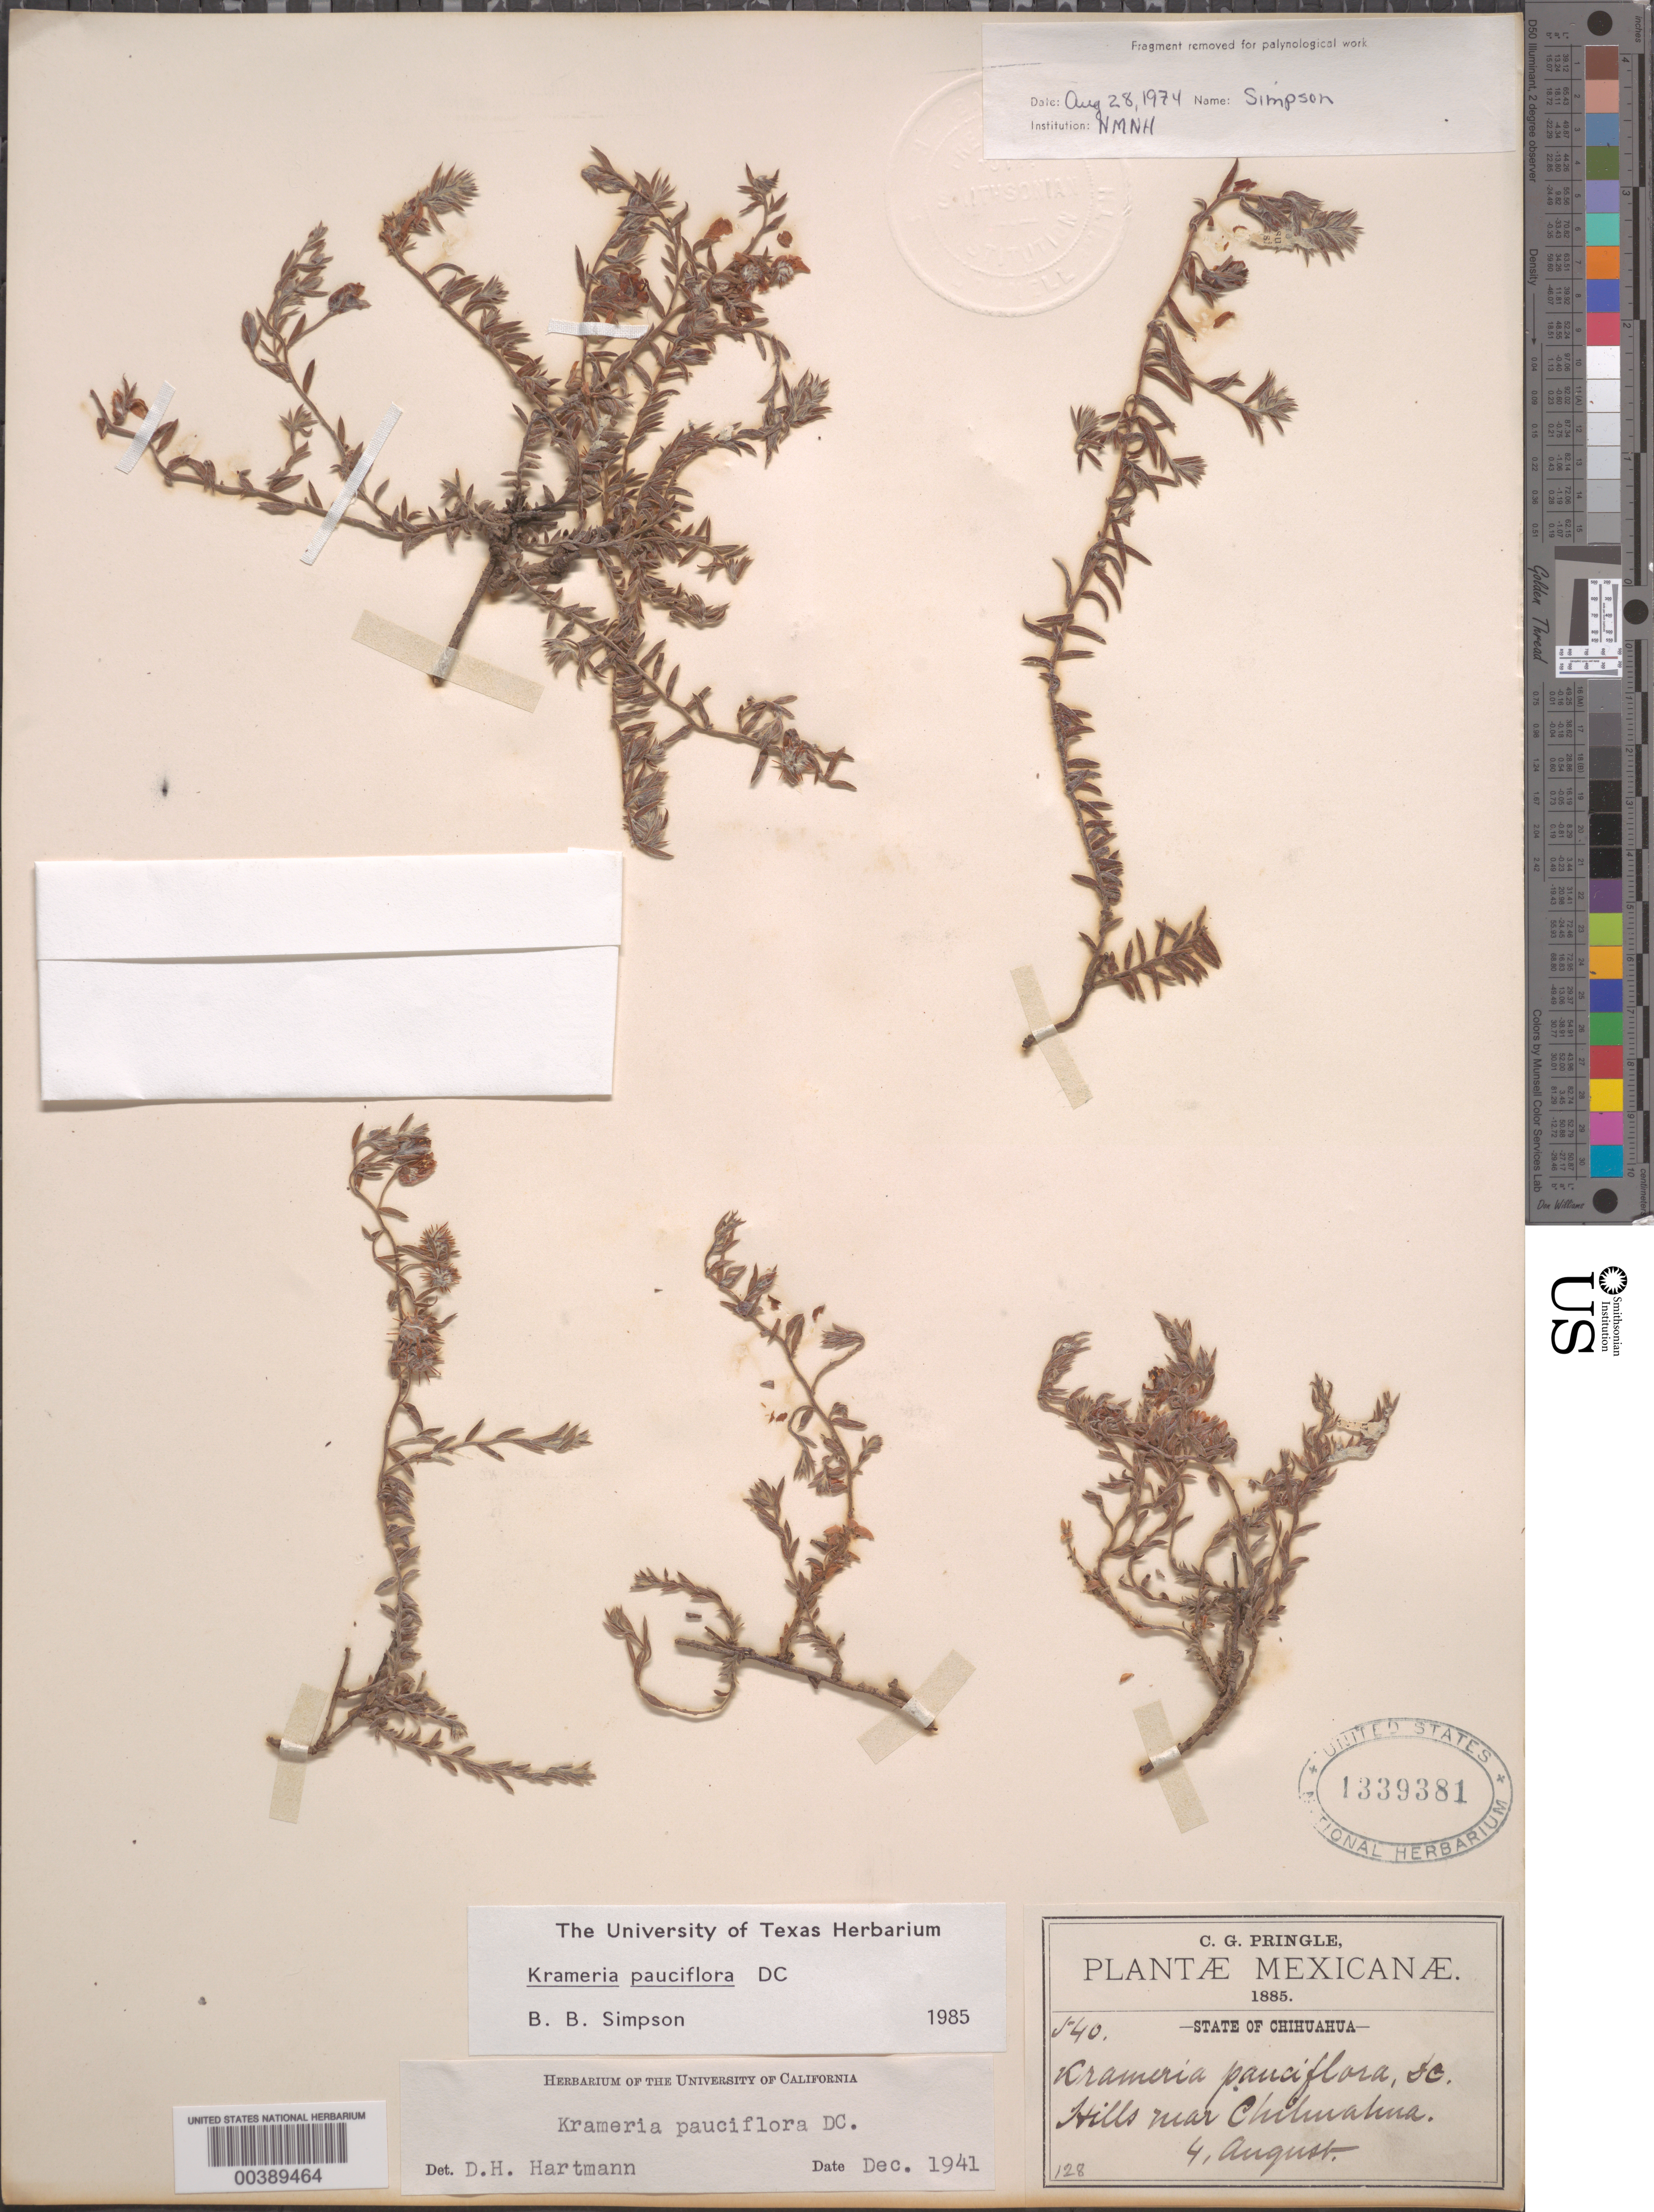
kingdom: Plantae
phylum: Tracheophyta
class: Magnoliopsida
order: Zygophyllales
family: Krameriaceae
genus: Krameria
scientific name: Krameria pauciflora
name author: DC.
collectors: C. G. Pringle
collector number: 540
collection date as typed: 04 Aug 1885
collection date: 1885-08-04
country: Mexico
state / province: Chihuahua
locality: Near Chihuahua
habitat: Hills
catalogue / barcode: US 1339381